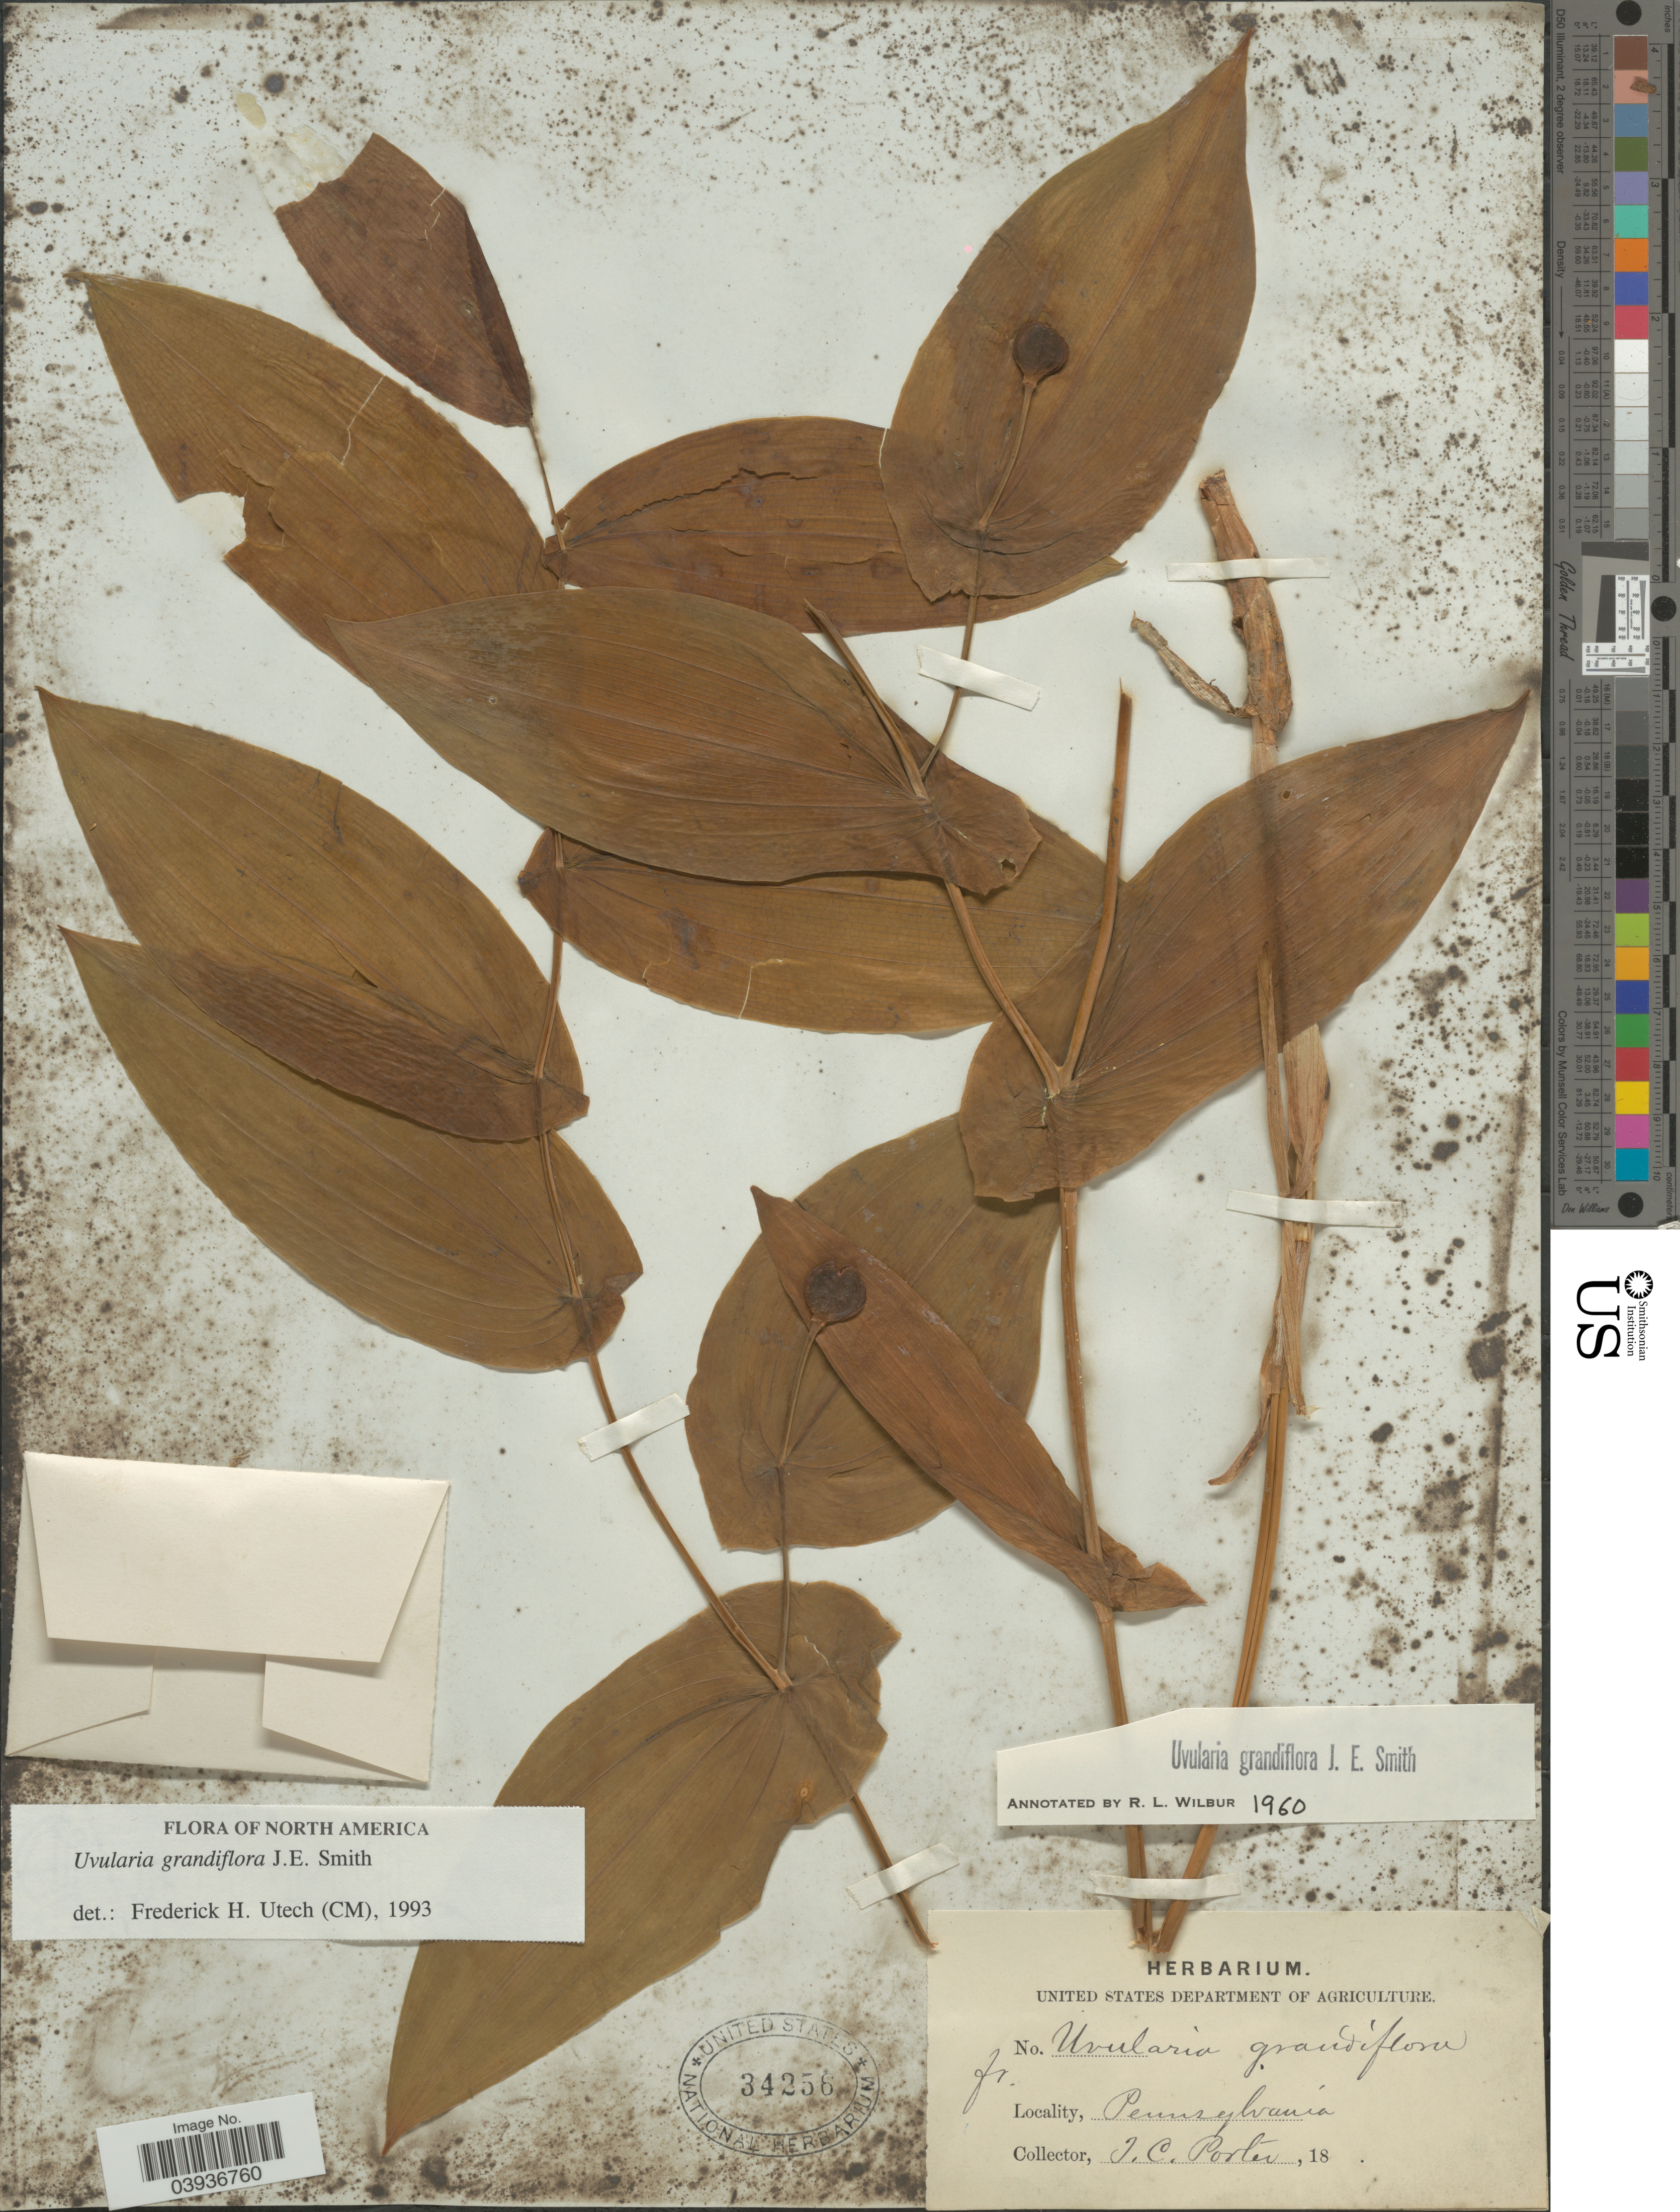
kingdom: Plantae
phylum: Tracheophyta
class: Liliopsida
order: Liliales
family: Colchicaceae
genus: Uvularia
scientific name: Uvularia grandiflora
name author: Sm.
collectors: T. Porter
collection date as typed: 18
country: United States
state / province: Pennsylvania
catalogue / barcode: US 34256